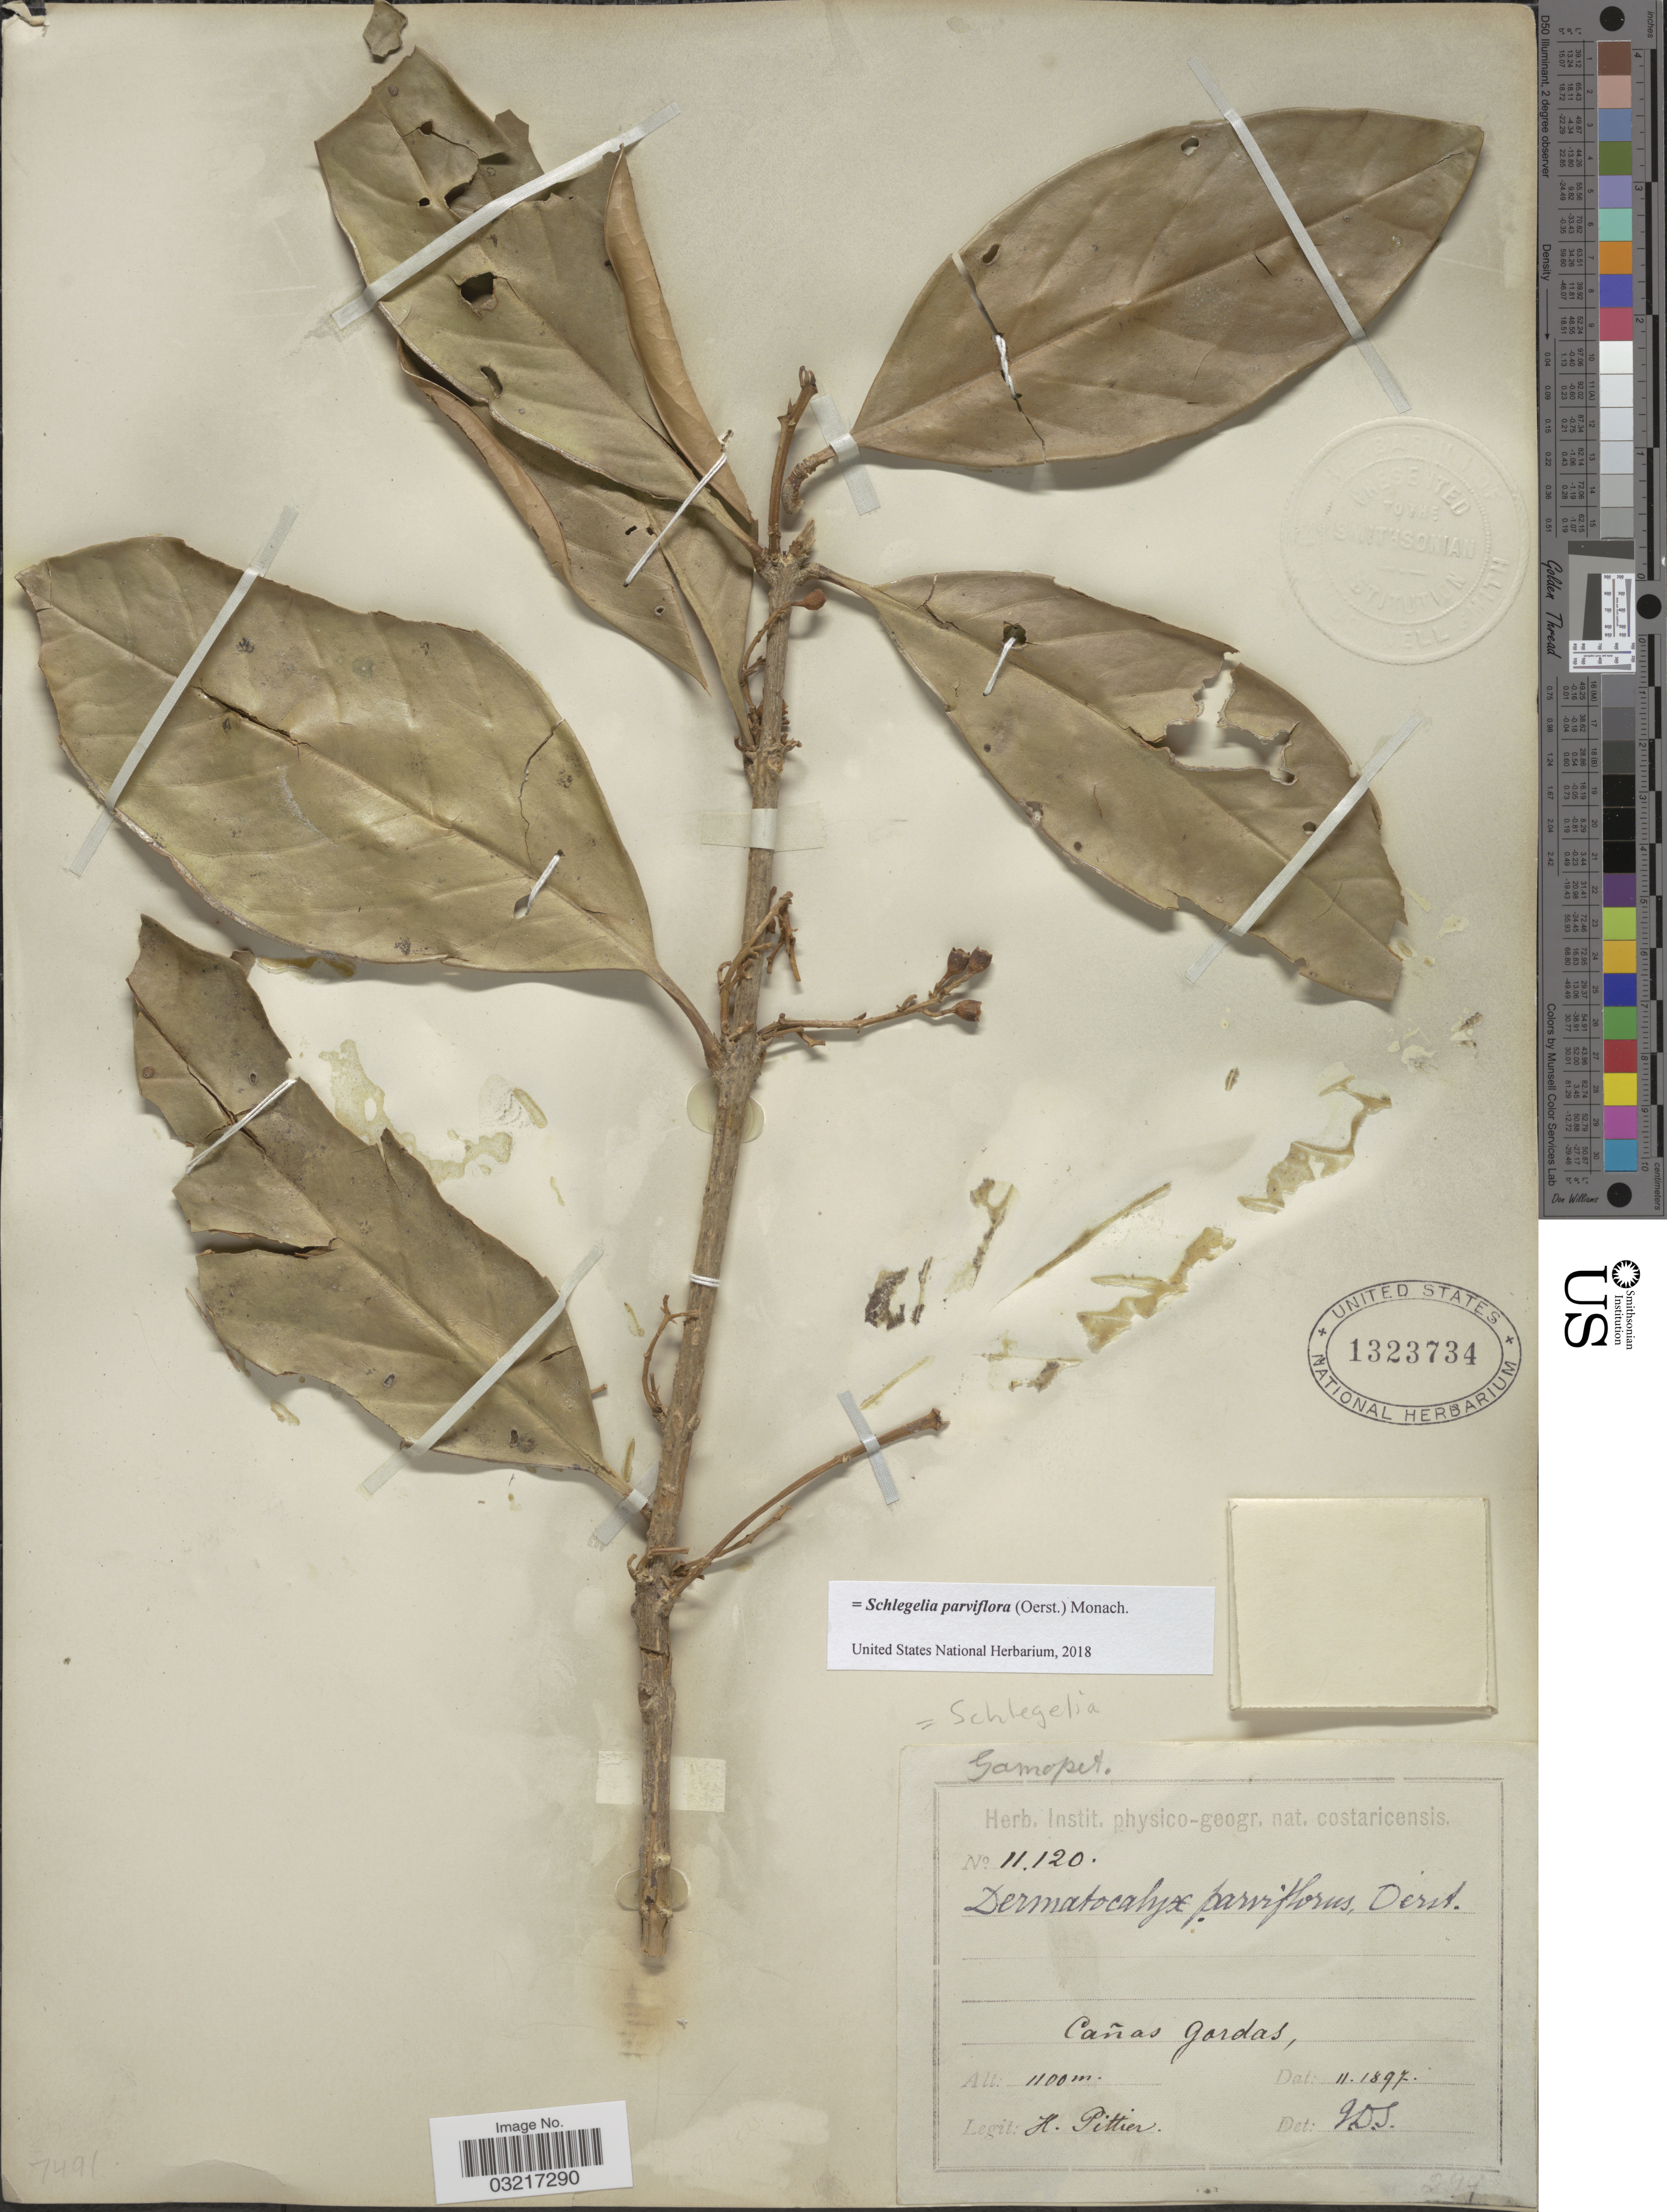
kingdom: Plantae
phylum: Tracheophyta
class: Magnoliopsida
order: Lamiales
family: Schlegeliaceae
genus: Schlegelia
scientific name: Schlegelia parviflora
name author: (Oerst.) Monach.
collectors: H. F. Pittier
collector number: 11120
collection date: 1897-11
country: Costa Rica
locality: Cañas Gordas.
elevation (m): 1100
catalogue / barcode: US 1323734